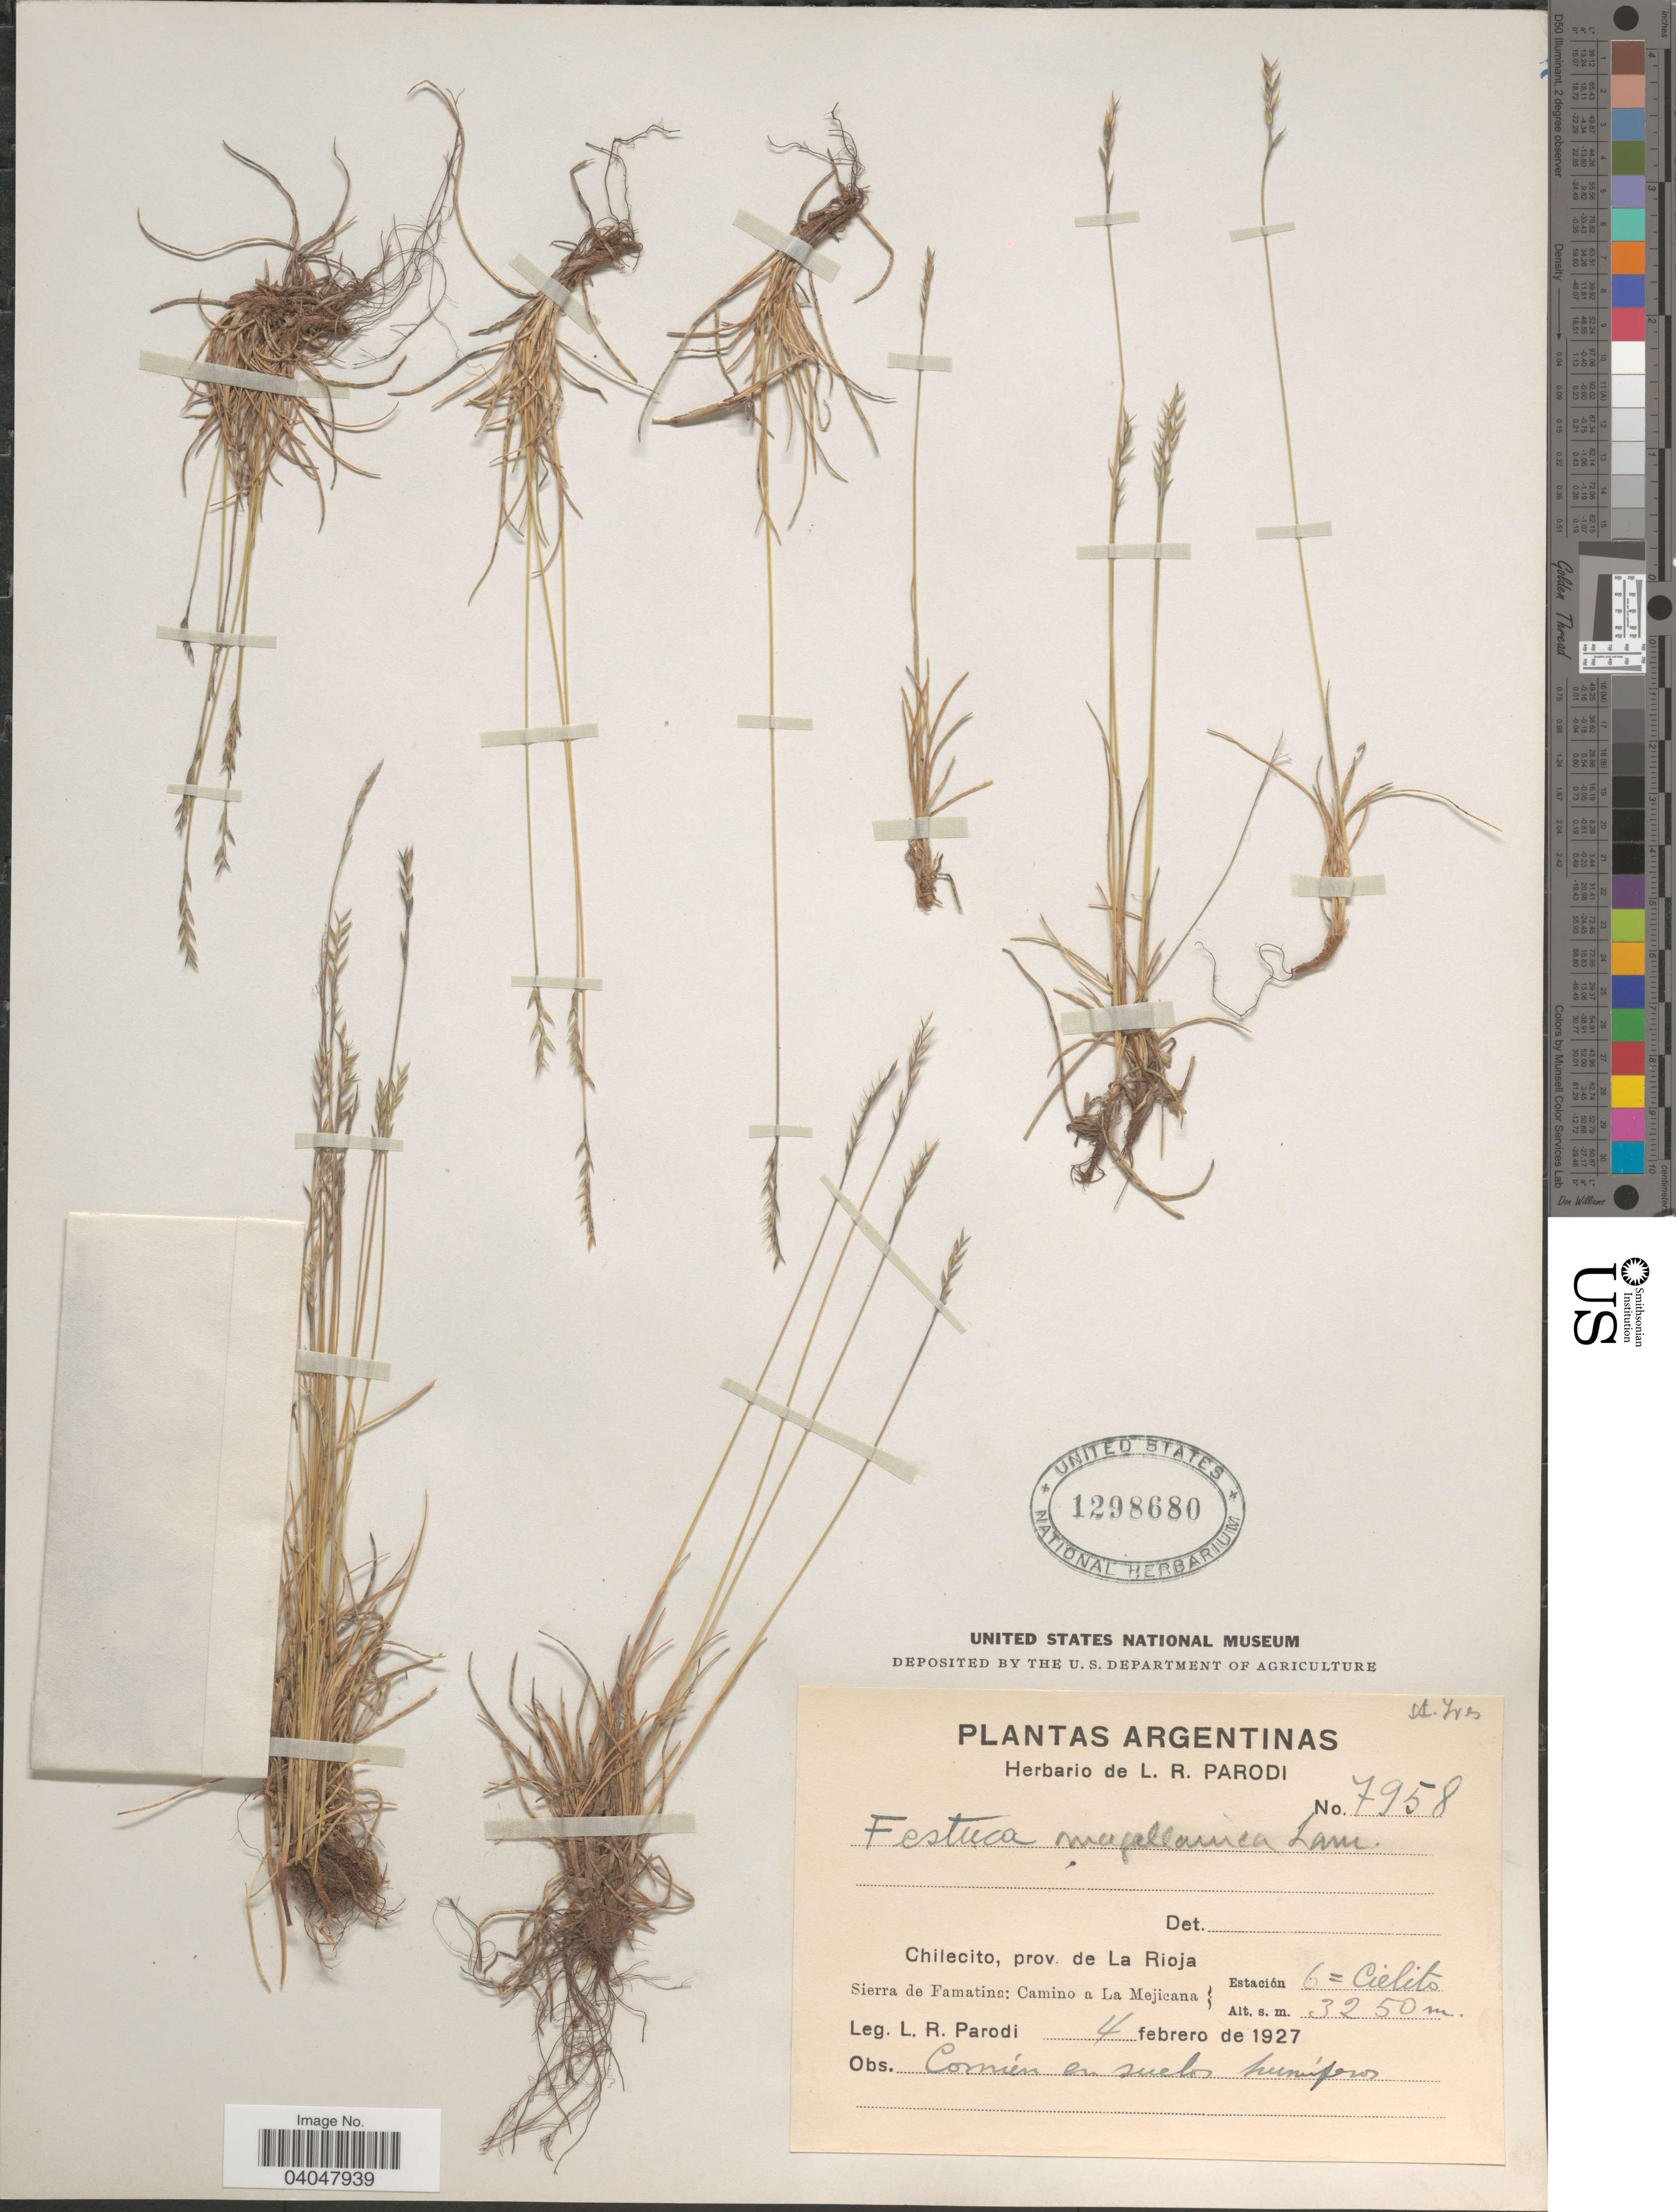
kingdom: Plantae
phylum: Tracheophyta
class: Liliopsida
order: Poales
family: Poaceae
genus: Festuca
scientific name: Festuca magellanica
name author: Lam.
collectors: L. R. Parodi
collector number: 7958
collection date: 1927-02-04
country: Argentina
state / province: La Rioja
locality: Chilecito. Sierra de Famatina: Camino a La Mejican. Estación 6= Cielito.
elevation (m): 3250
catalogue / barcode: US 1298680